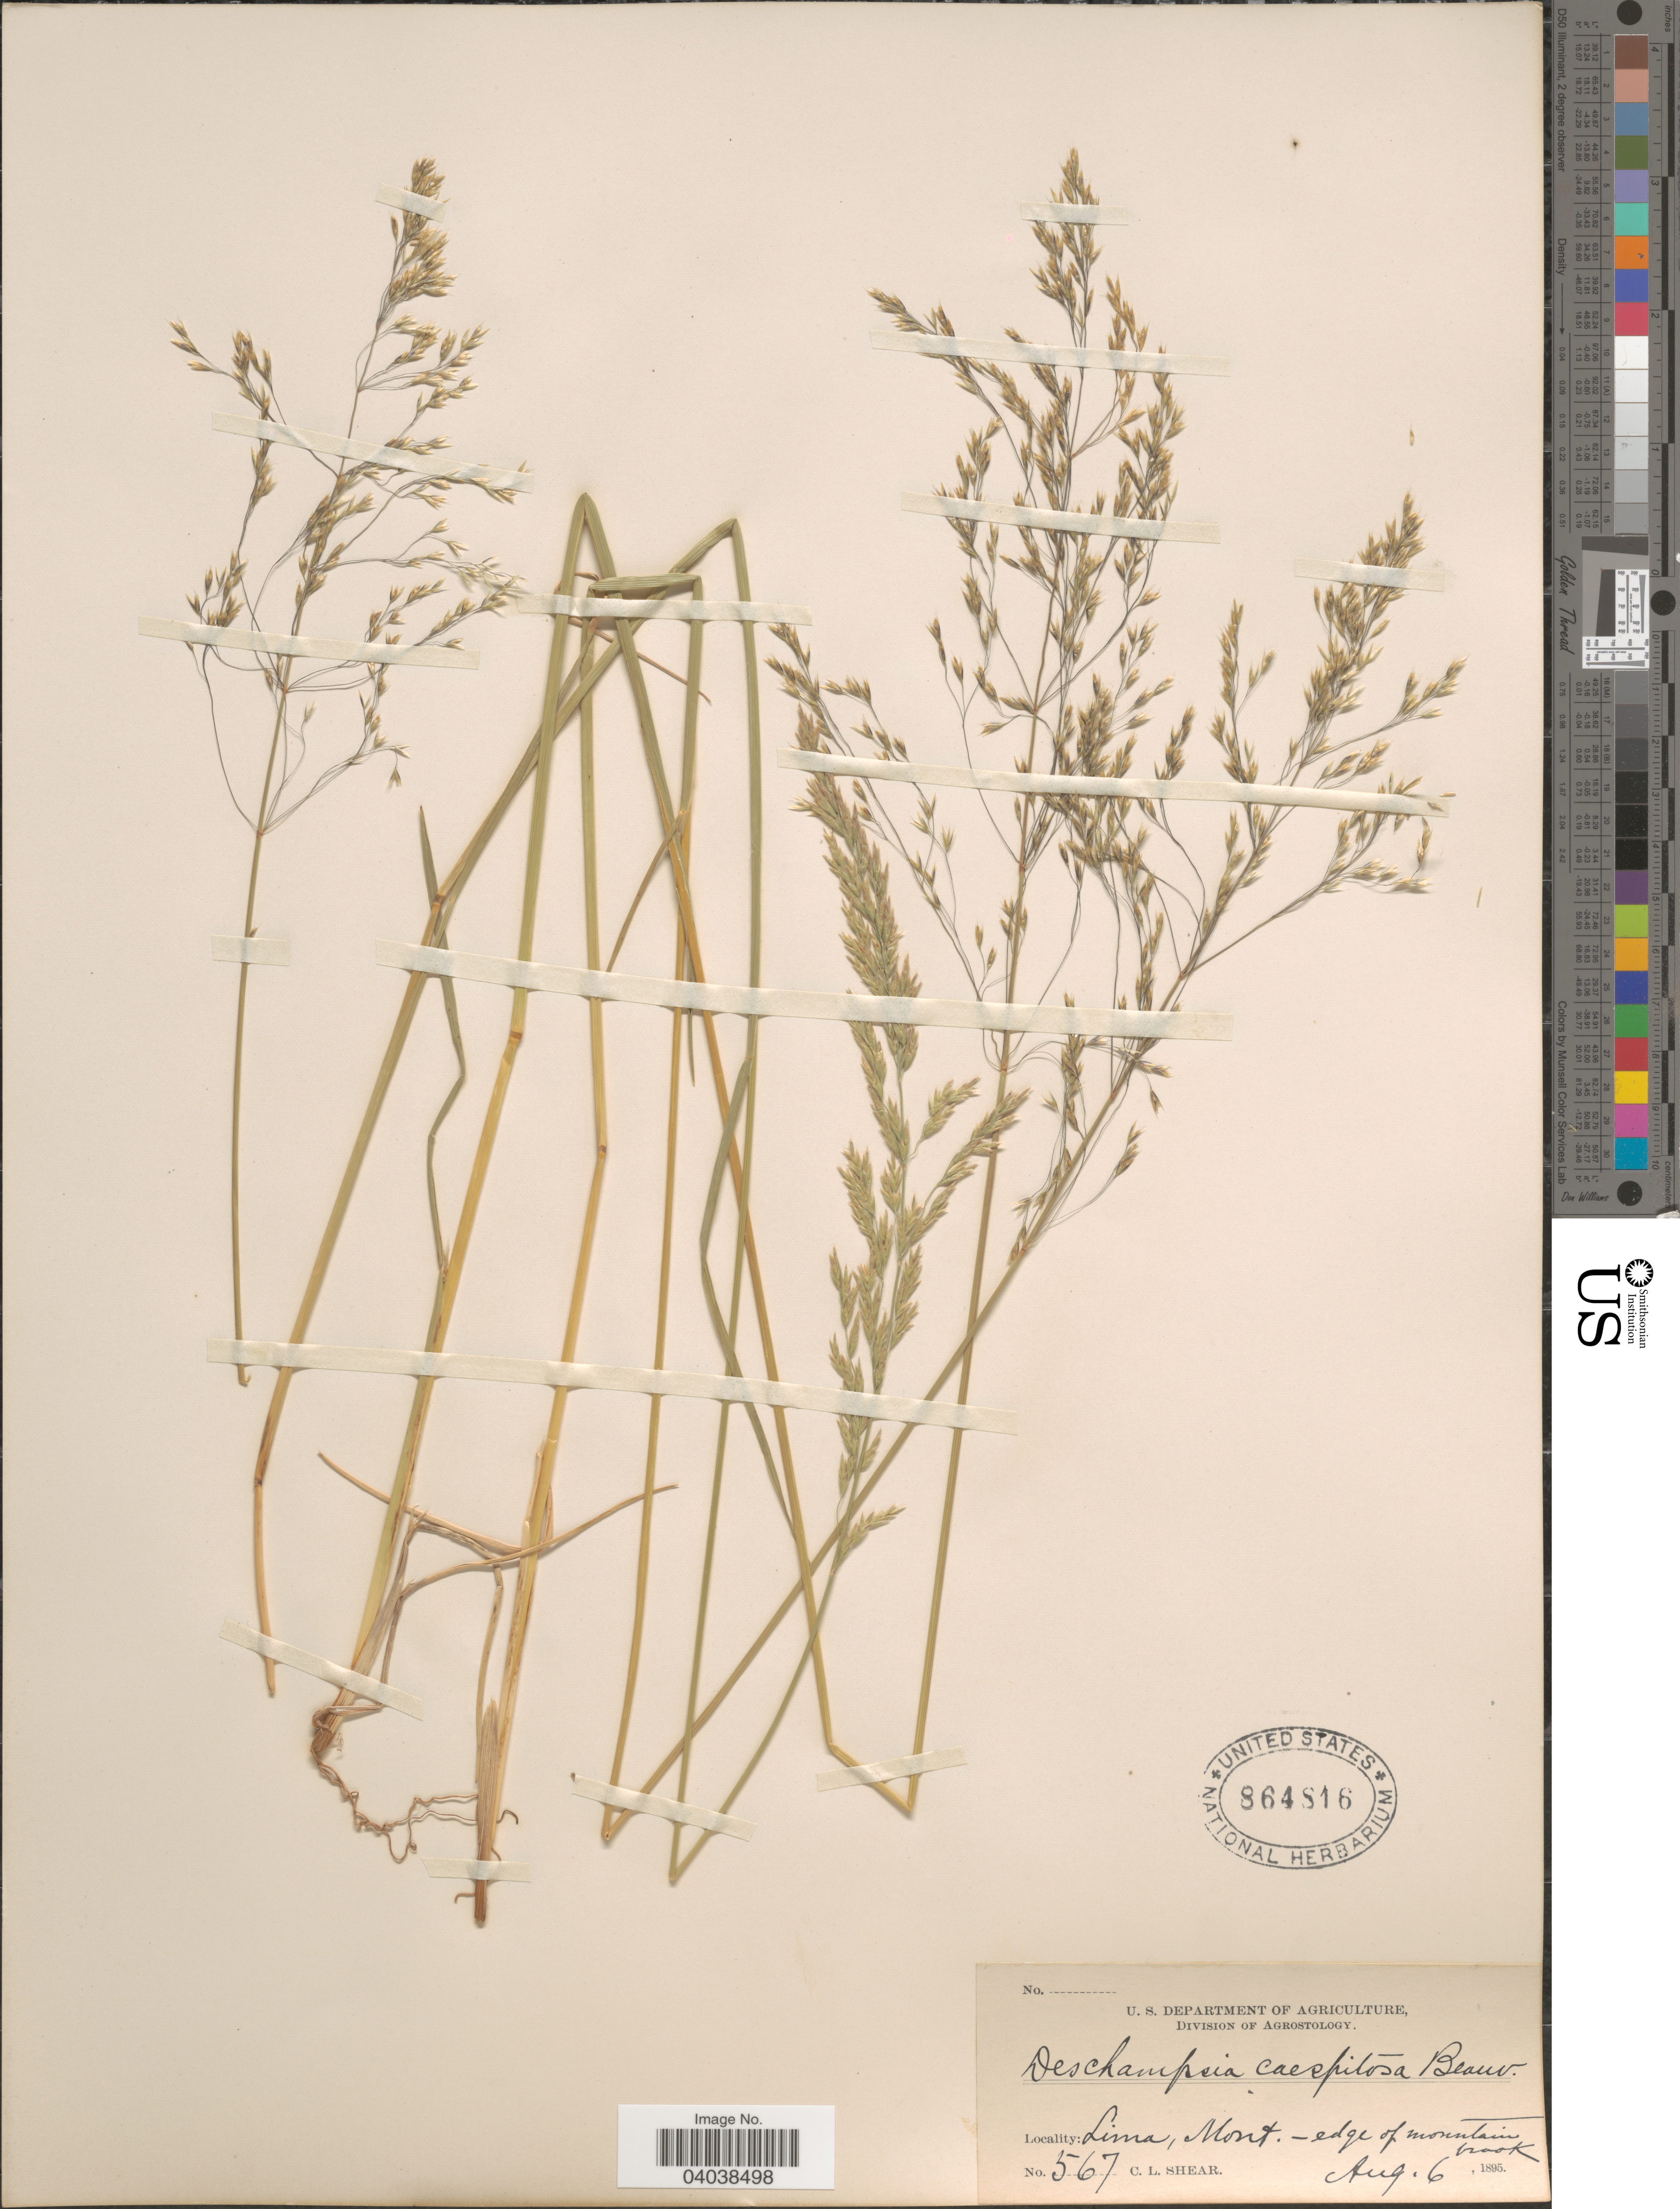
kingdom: Plantae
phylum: Tracheophyta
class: Liliopsida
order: Poales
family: Poaceae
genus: Deschampsia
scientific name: Deschampsia cespitosa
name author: (L.) P. Beauv.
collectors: C. L. Shear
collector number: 567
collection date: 1895-08-06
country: United States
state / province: Montana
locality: Lima- edge of mountainbrook.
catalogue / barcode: US 864816